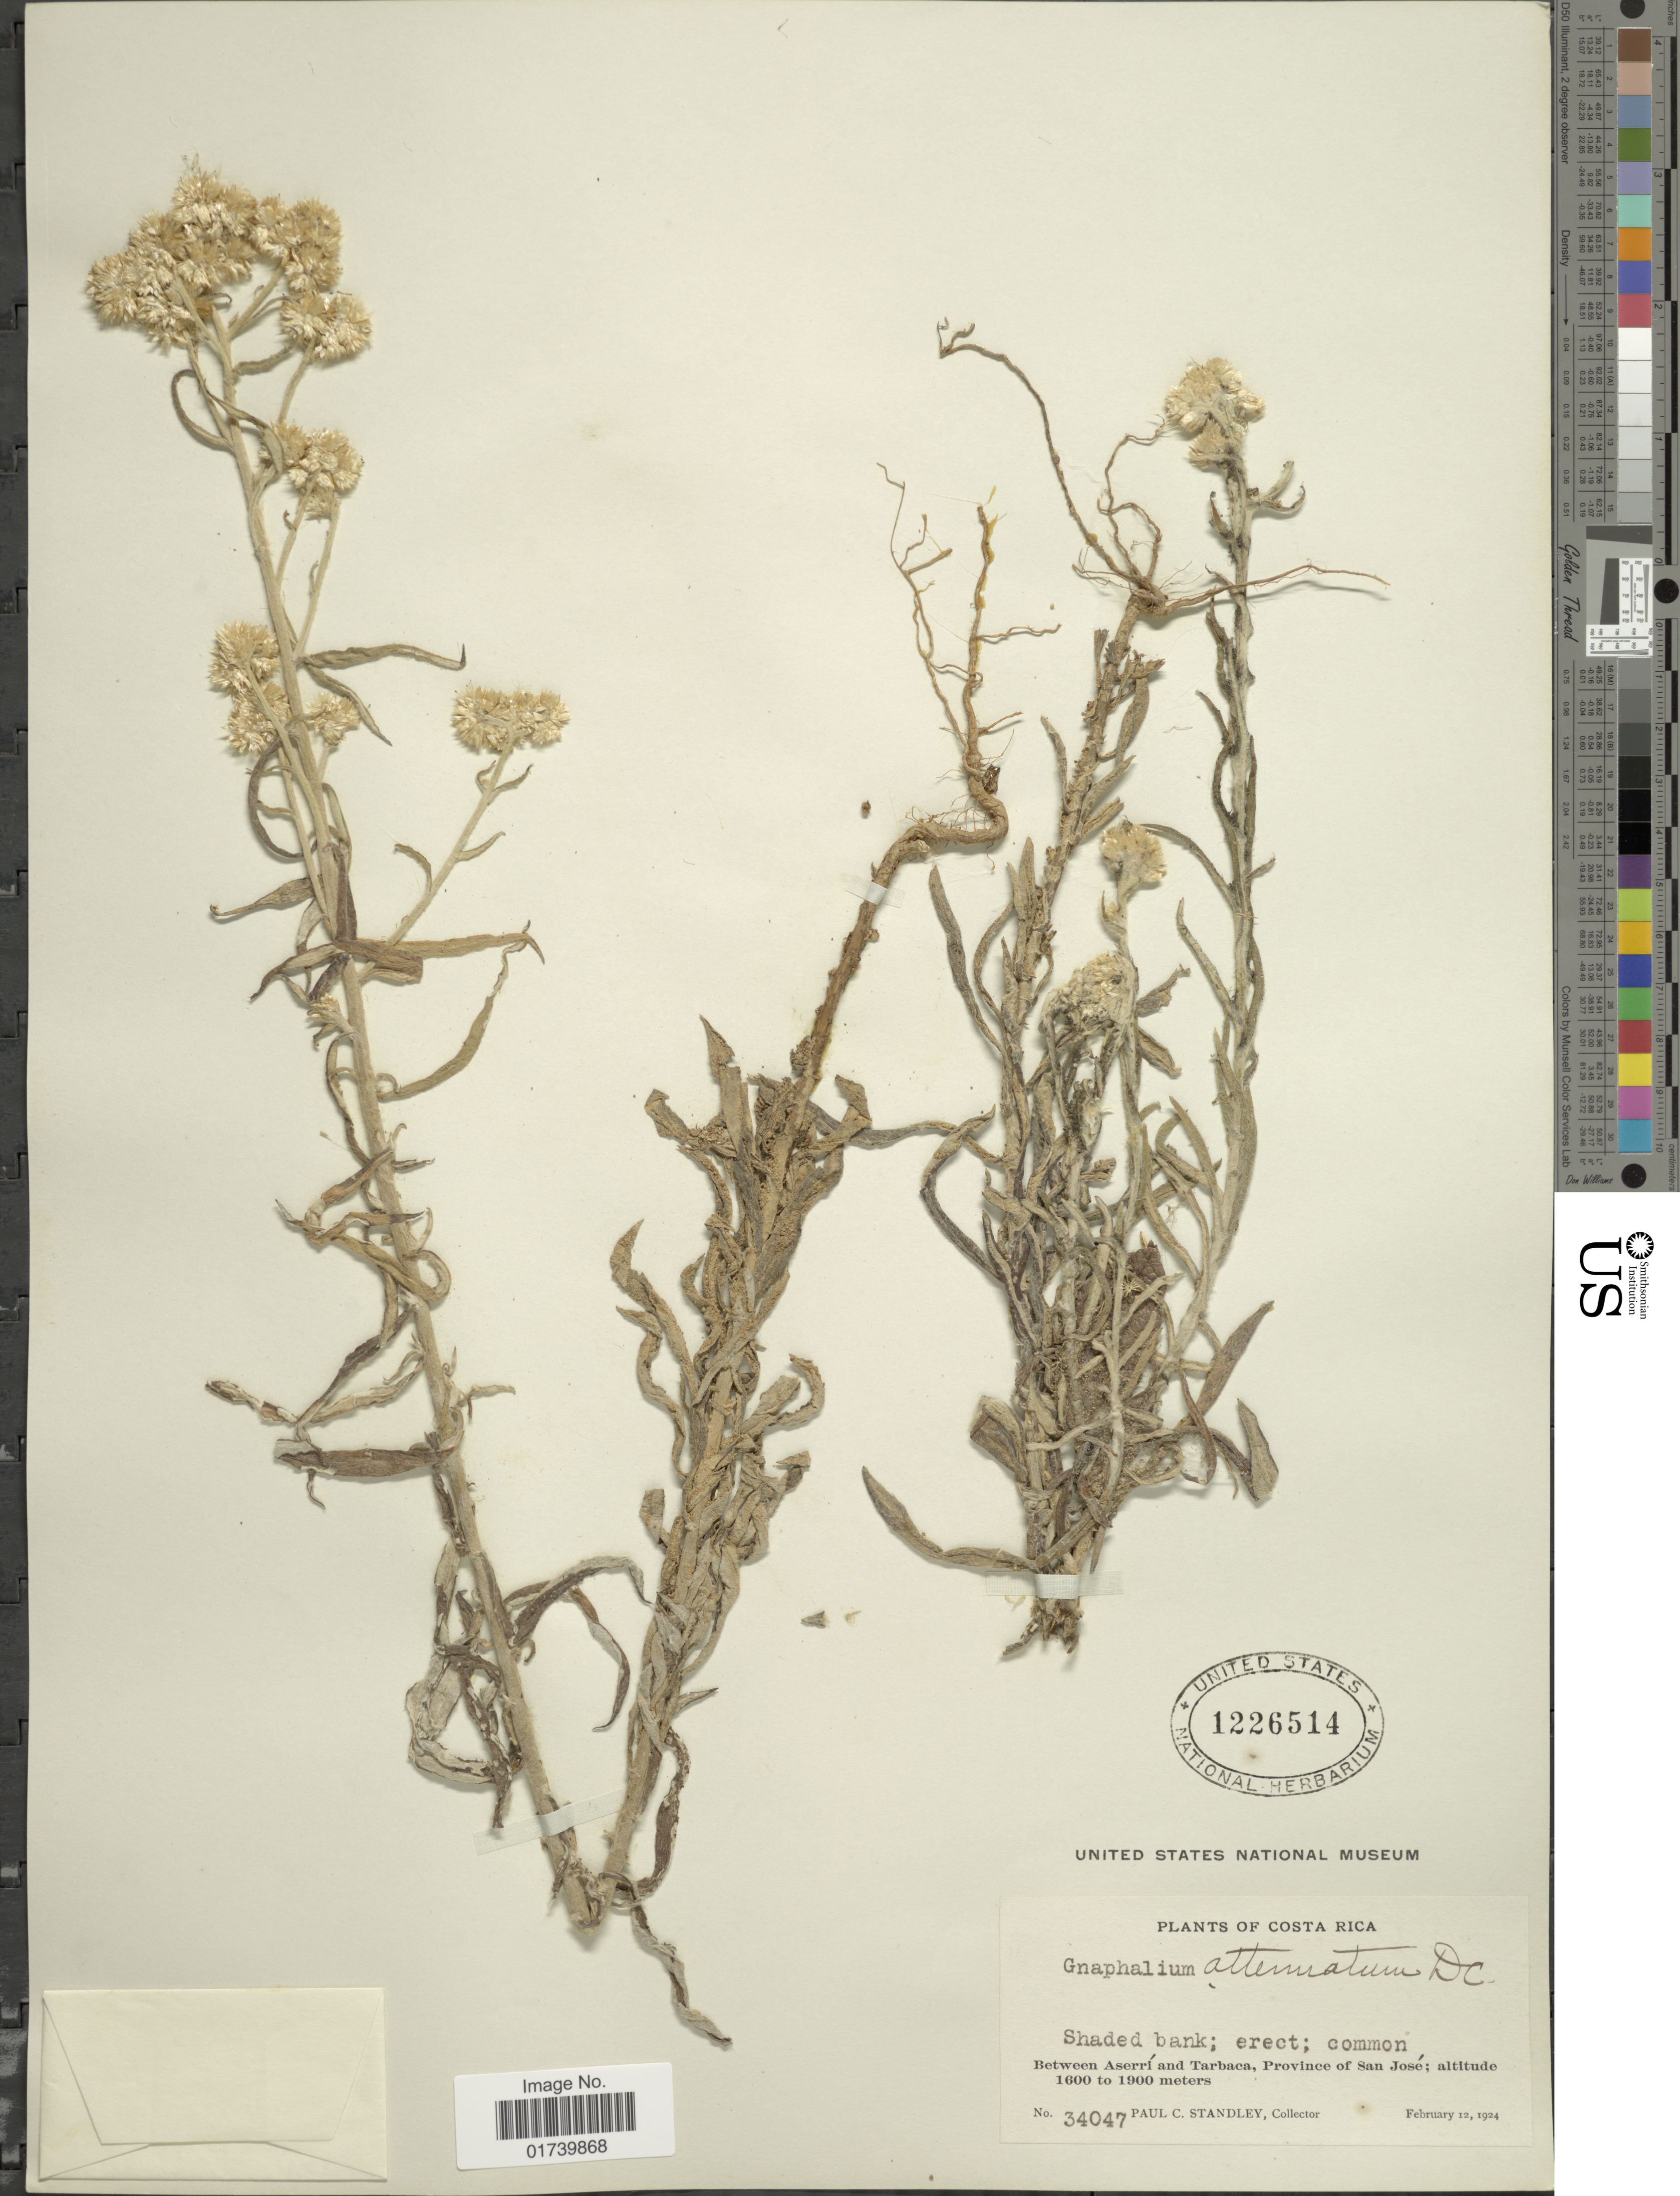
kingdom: Plantae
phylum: Tracheophyta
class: Magnoliopsida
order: Asterales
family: Asteraceae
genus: Pseudognaphalium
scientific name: Pseudognaphalium pruskii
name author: G.L. Nesom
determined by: Nesom, Guy L.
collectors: P. C. Standley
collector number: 34047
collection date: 1924-02-12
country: Costa Rica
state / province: San José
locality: Between Aserri and Tarbaca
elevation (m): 1600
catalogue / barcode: US 1226514